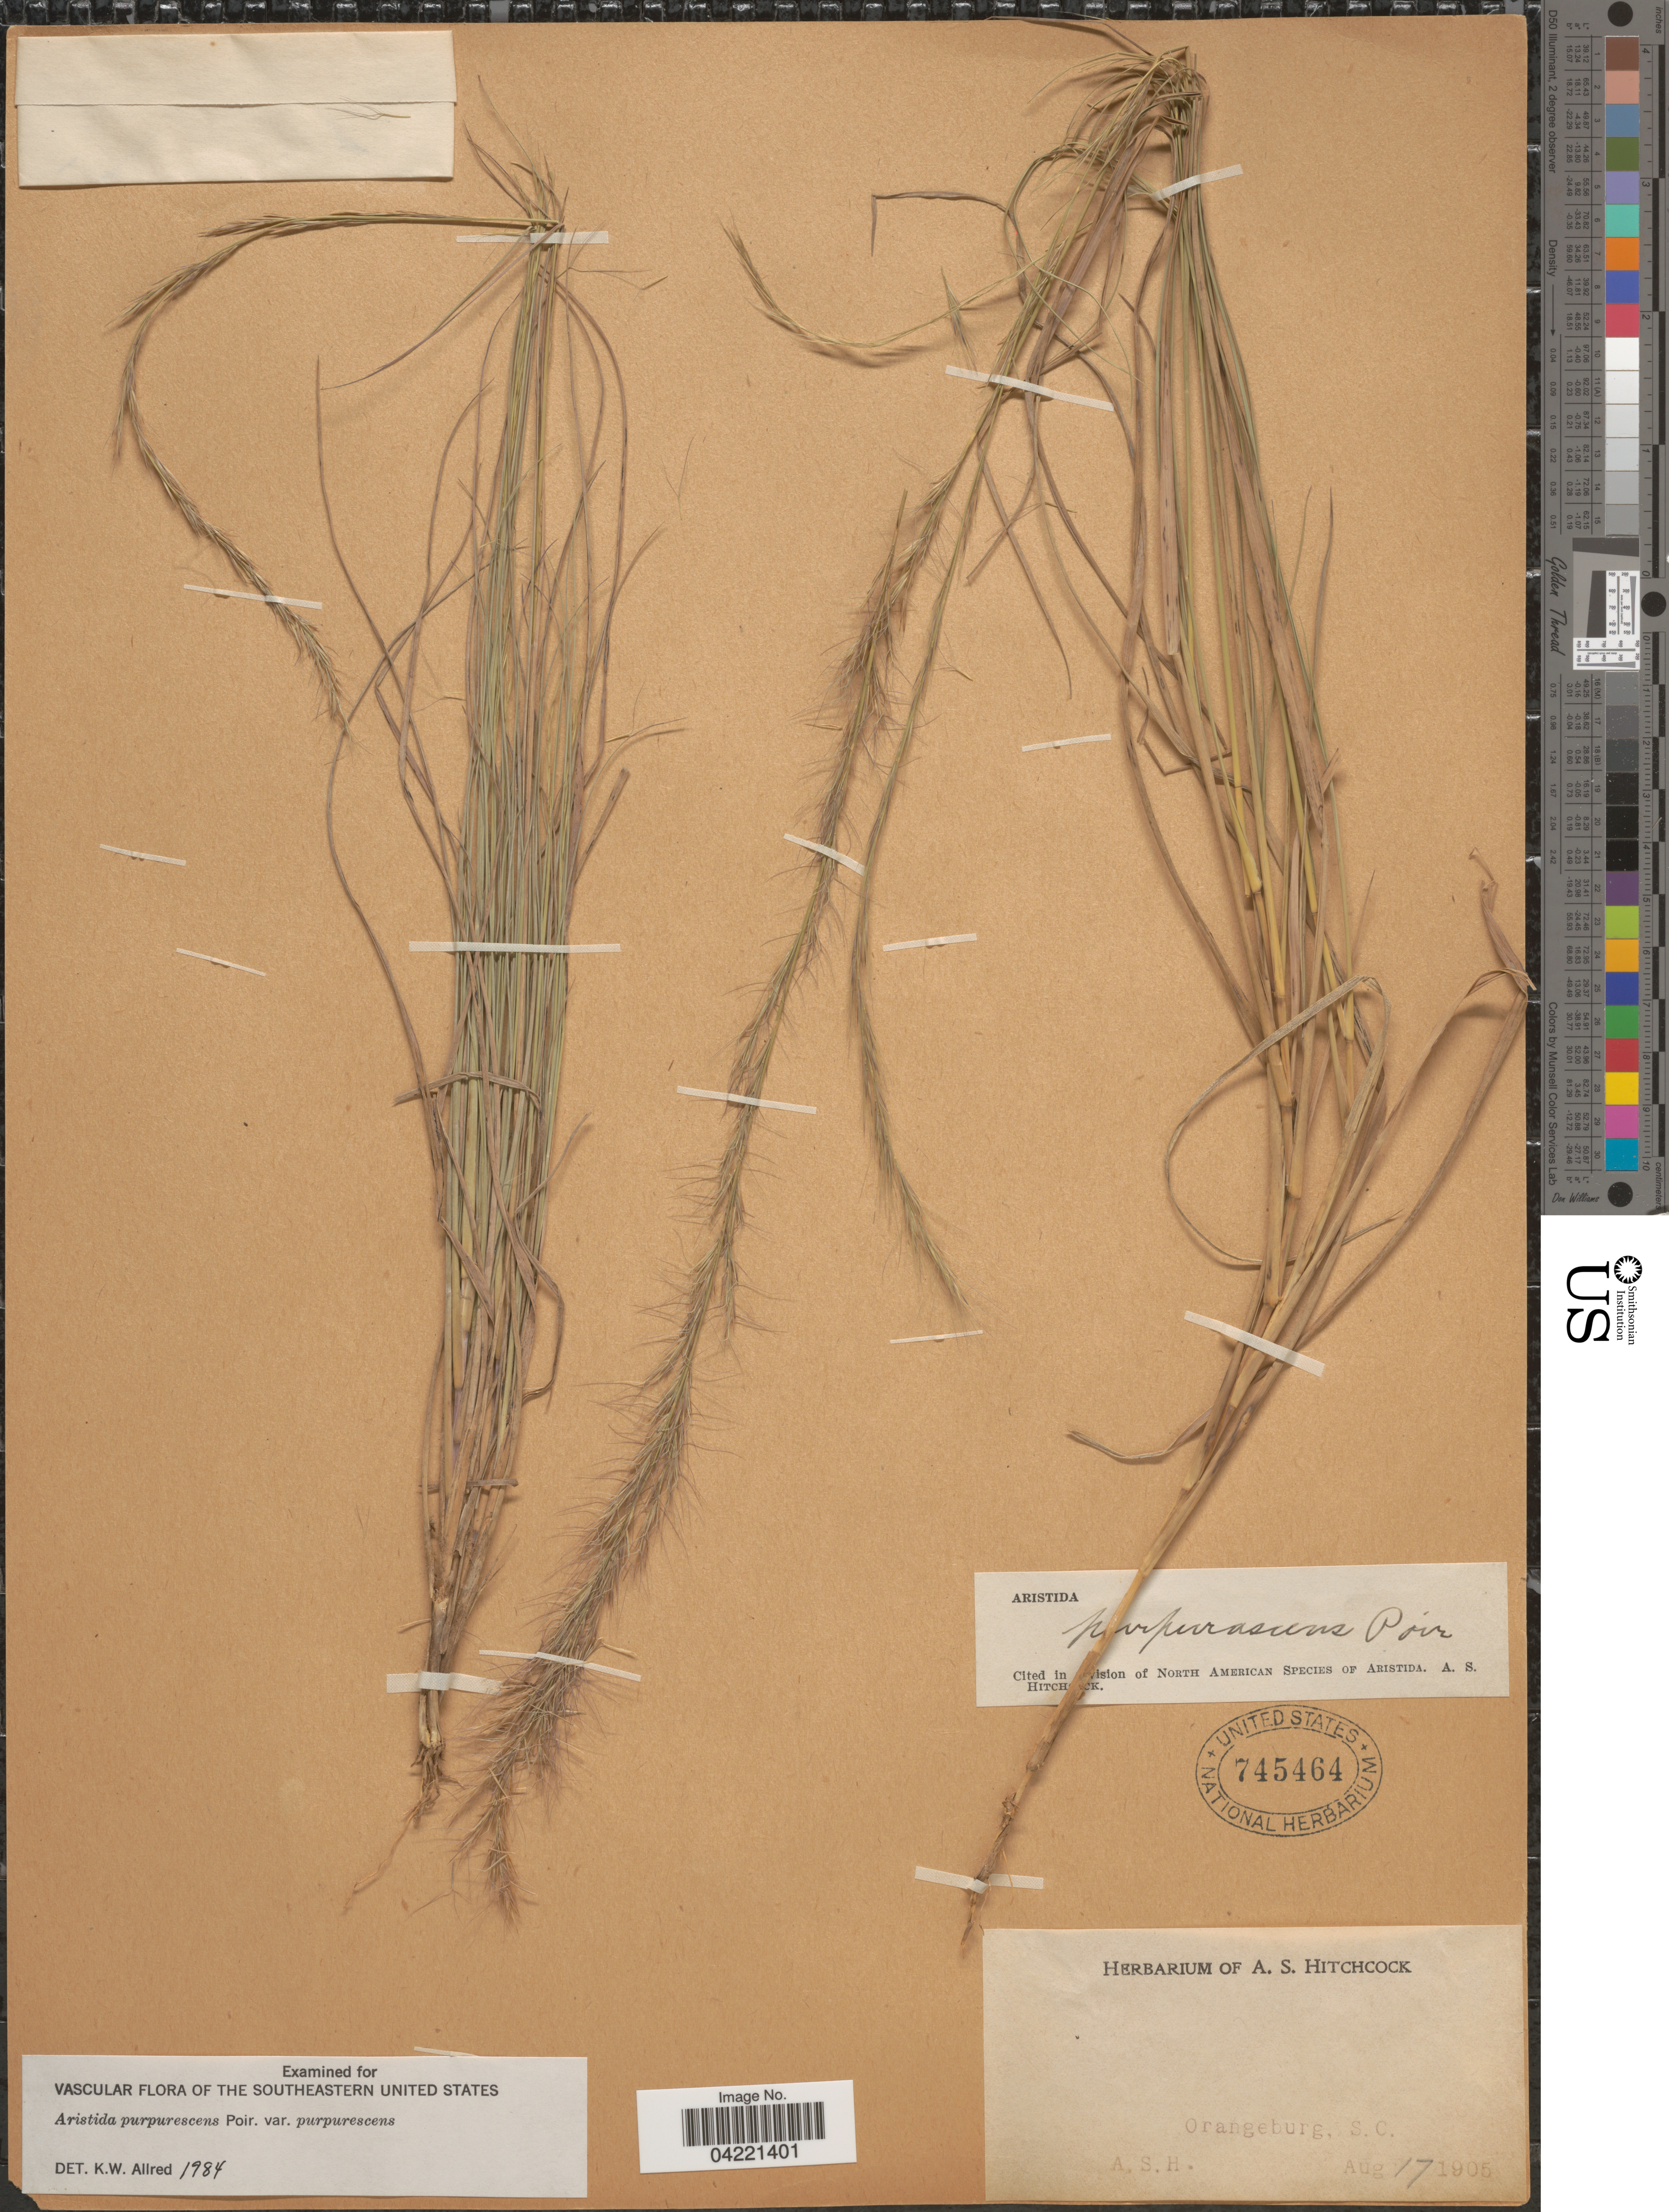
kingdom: Plantae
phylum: Tracheophyta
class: Liliopsida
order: Poales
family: Poaceae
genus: Aristida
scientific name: Aristida purpurascens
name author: Poir.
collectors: A. S. Hitchcock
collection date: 1905-08-17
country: United States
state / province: South Carolina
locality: Orangeburg.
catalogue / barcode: US 745464